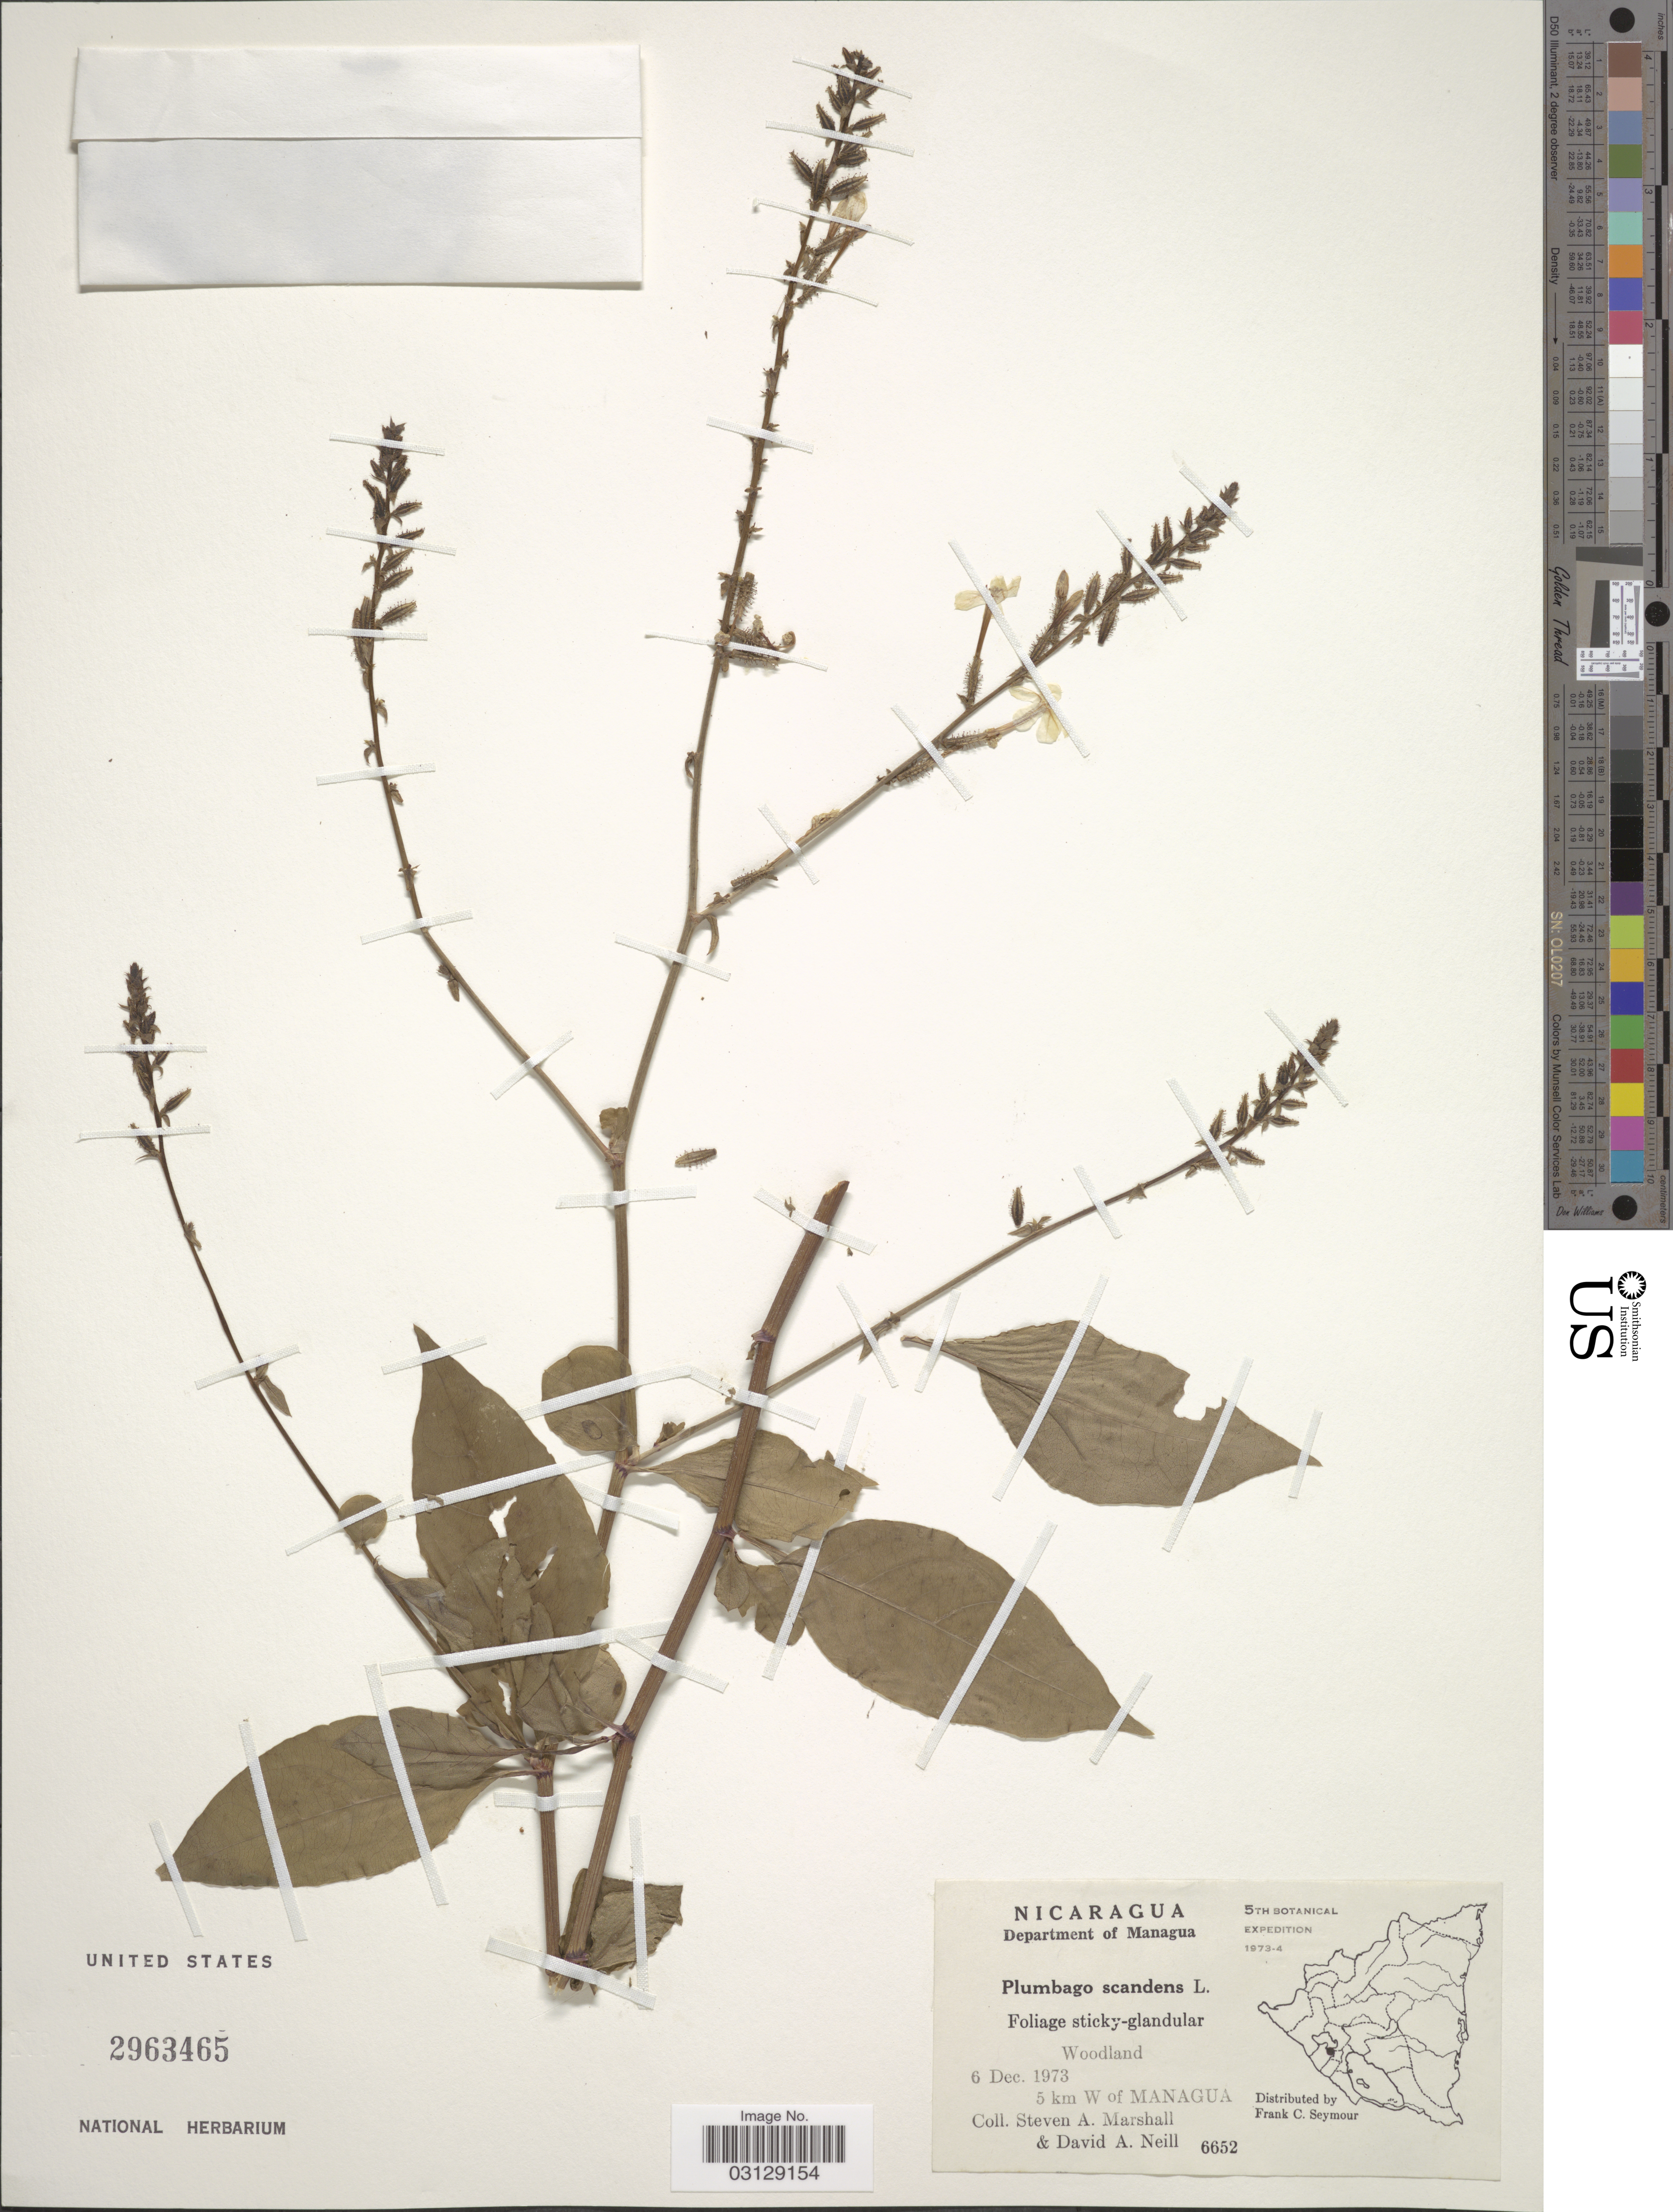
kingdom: Plantae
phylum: Tracheophyta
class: Magnoliopsida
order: Caryophyllales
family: Plumbaginaceae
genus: Plumbago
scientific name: Plumbago scandens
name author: L.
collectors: S. A. Marshall & D. A. Neill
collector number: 6652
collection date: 1973-12-06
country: Nicaragua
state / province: Managua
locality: Department of Managua. 5 km W of Managua.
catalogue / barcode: US 2963465